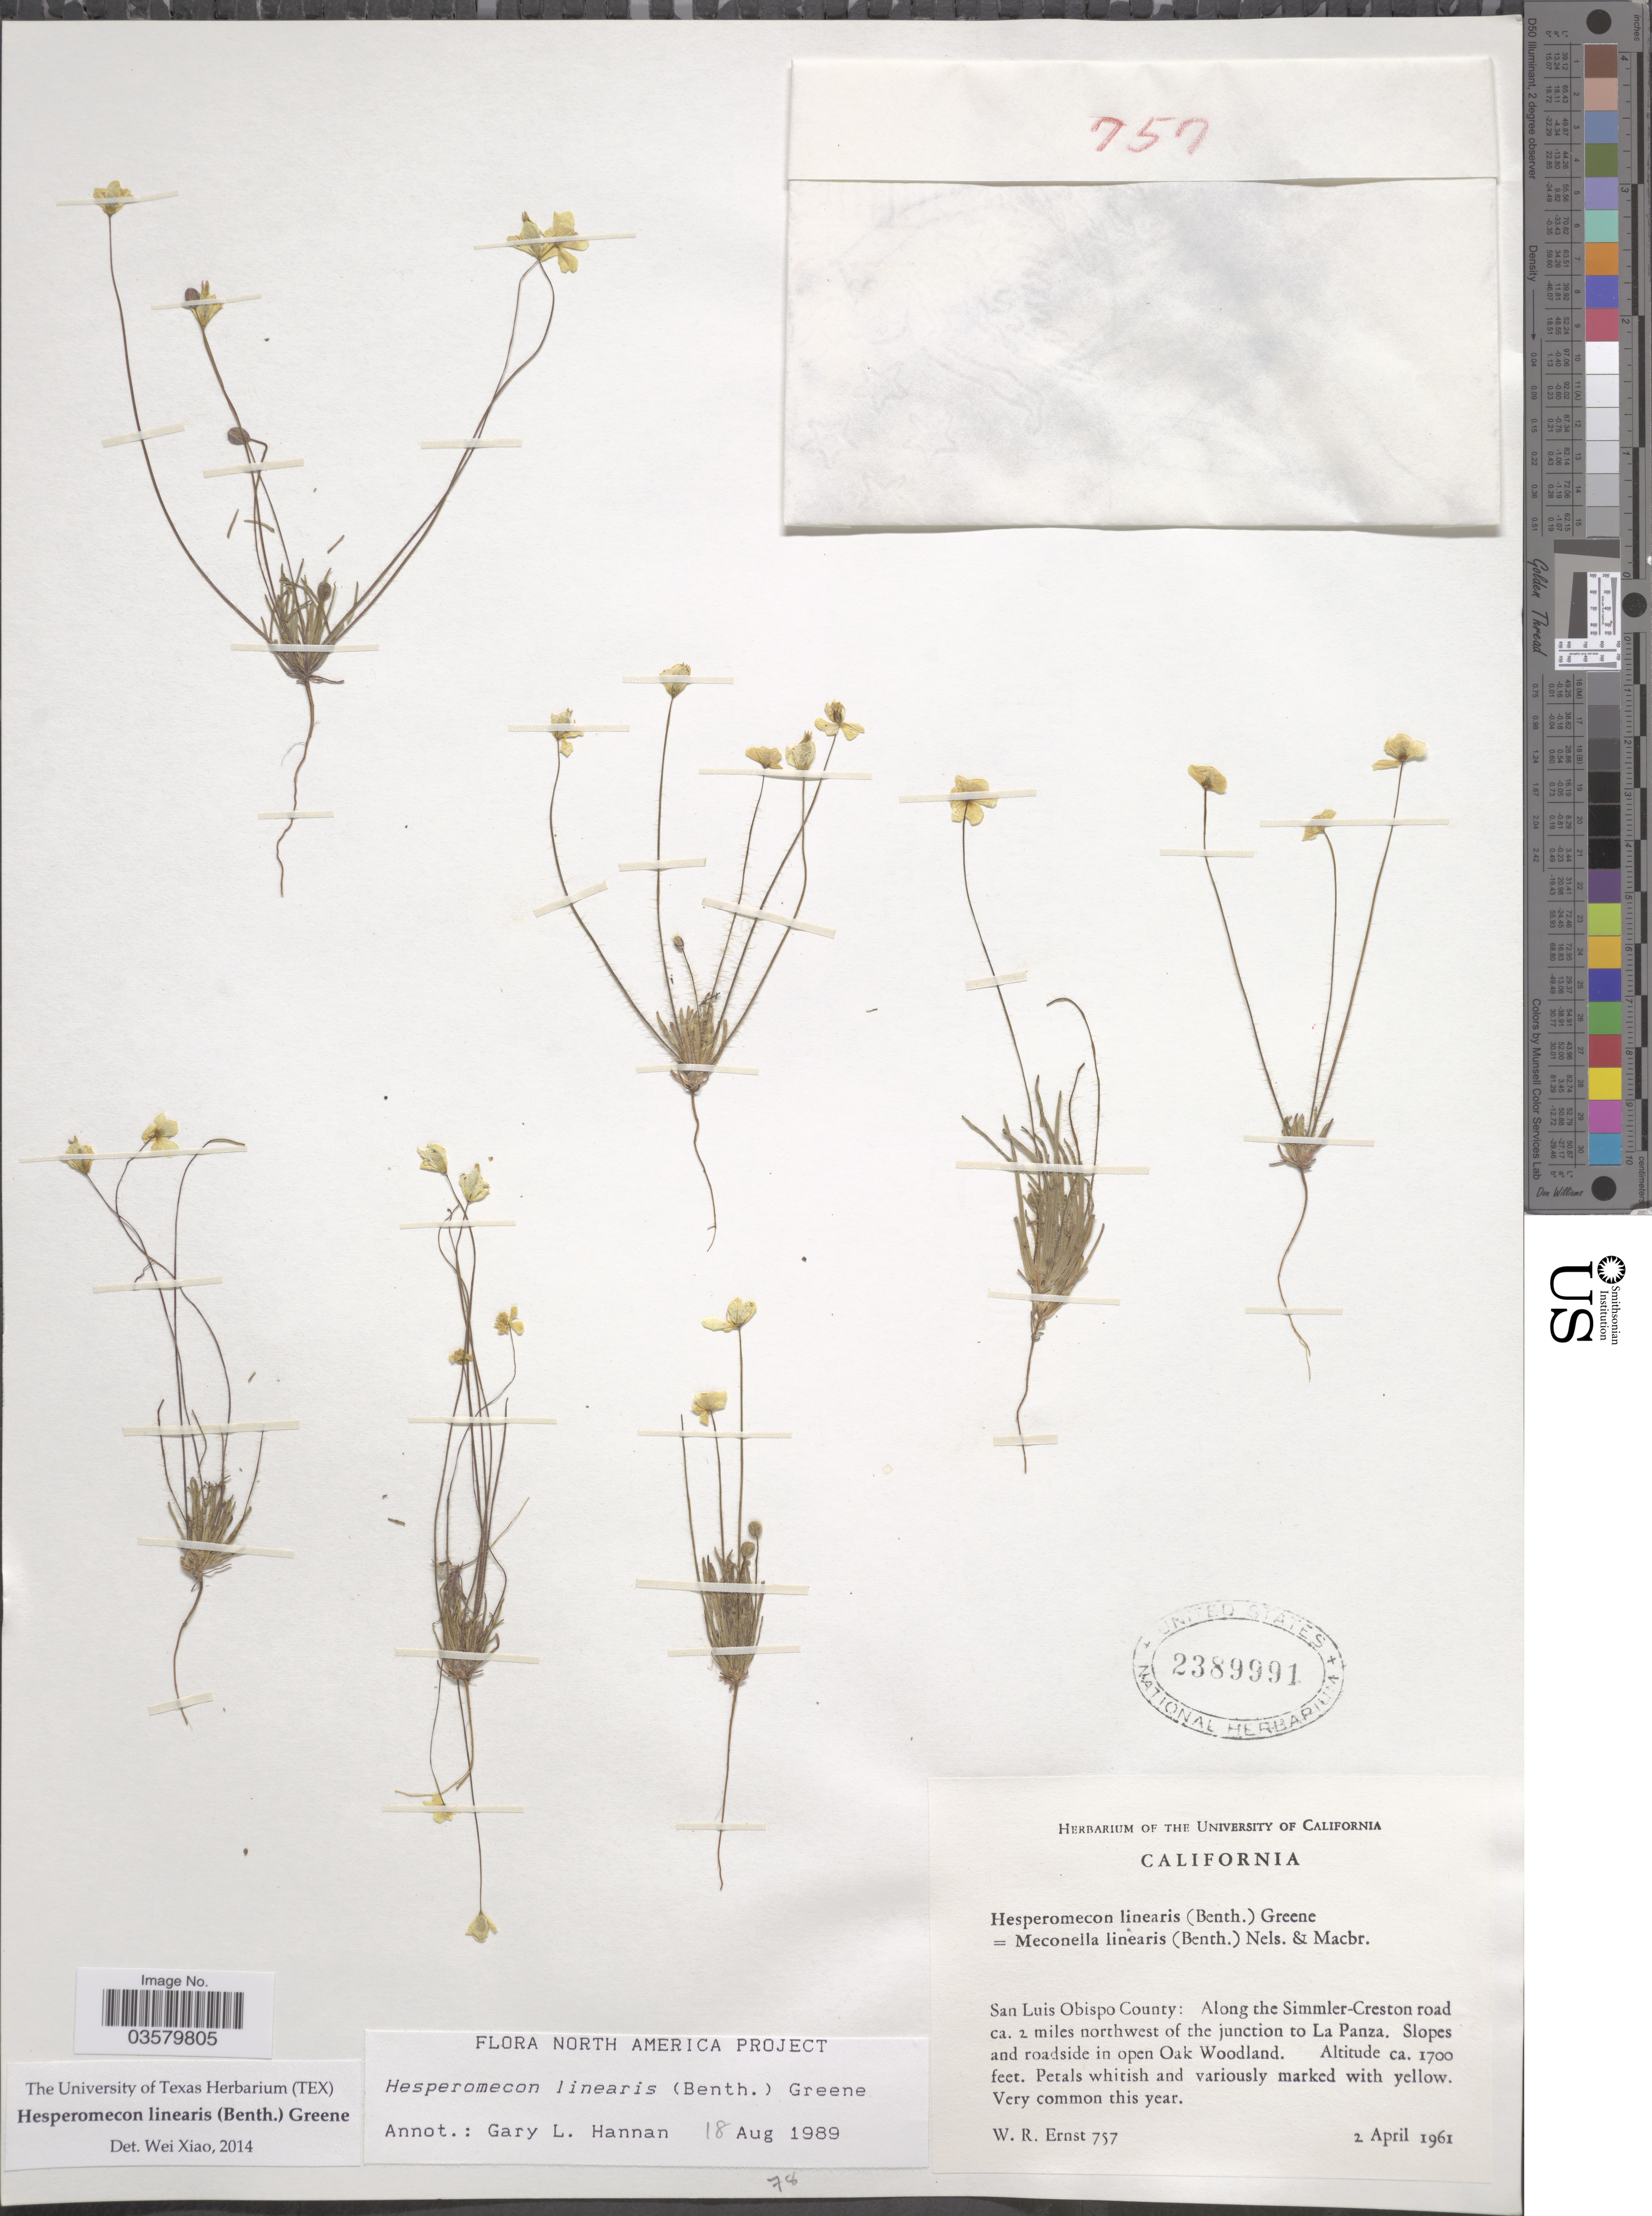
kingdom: Plantae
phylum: Tracheophyta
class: Magnoliopsida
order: Ranunculales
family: Papaveraceae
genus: Platystigma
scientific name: Platystigma lineare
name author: Benth.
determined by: Strong, M. T., (US), Smithsonian Institution - National Museum of Natural History (UNITED STATES)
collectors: W. R. Ernst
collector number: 757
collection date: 1961-04-02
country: United States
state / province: California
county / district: San Luis Obispo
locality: San Luis Obispo County: Along the Simmler-Creston road ca. 2 miles northwest of the junction of La Panza.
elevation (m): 518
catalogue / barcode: US 2389991